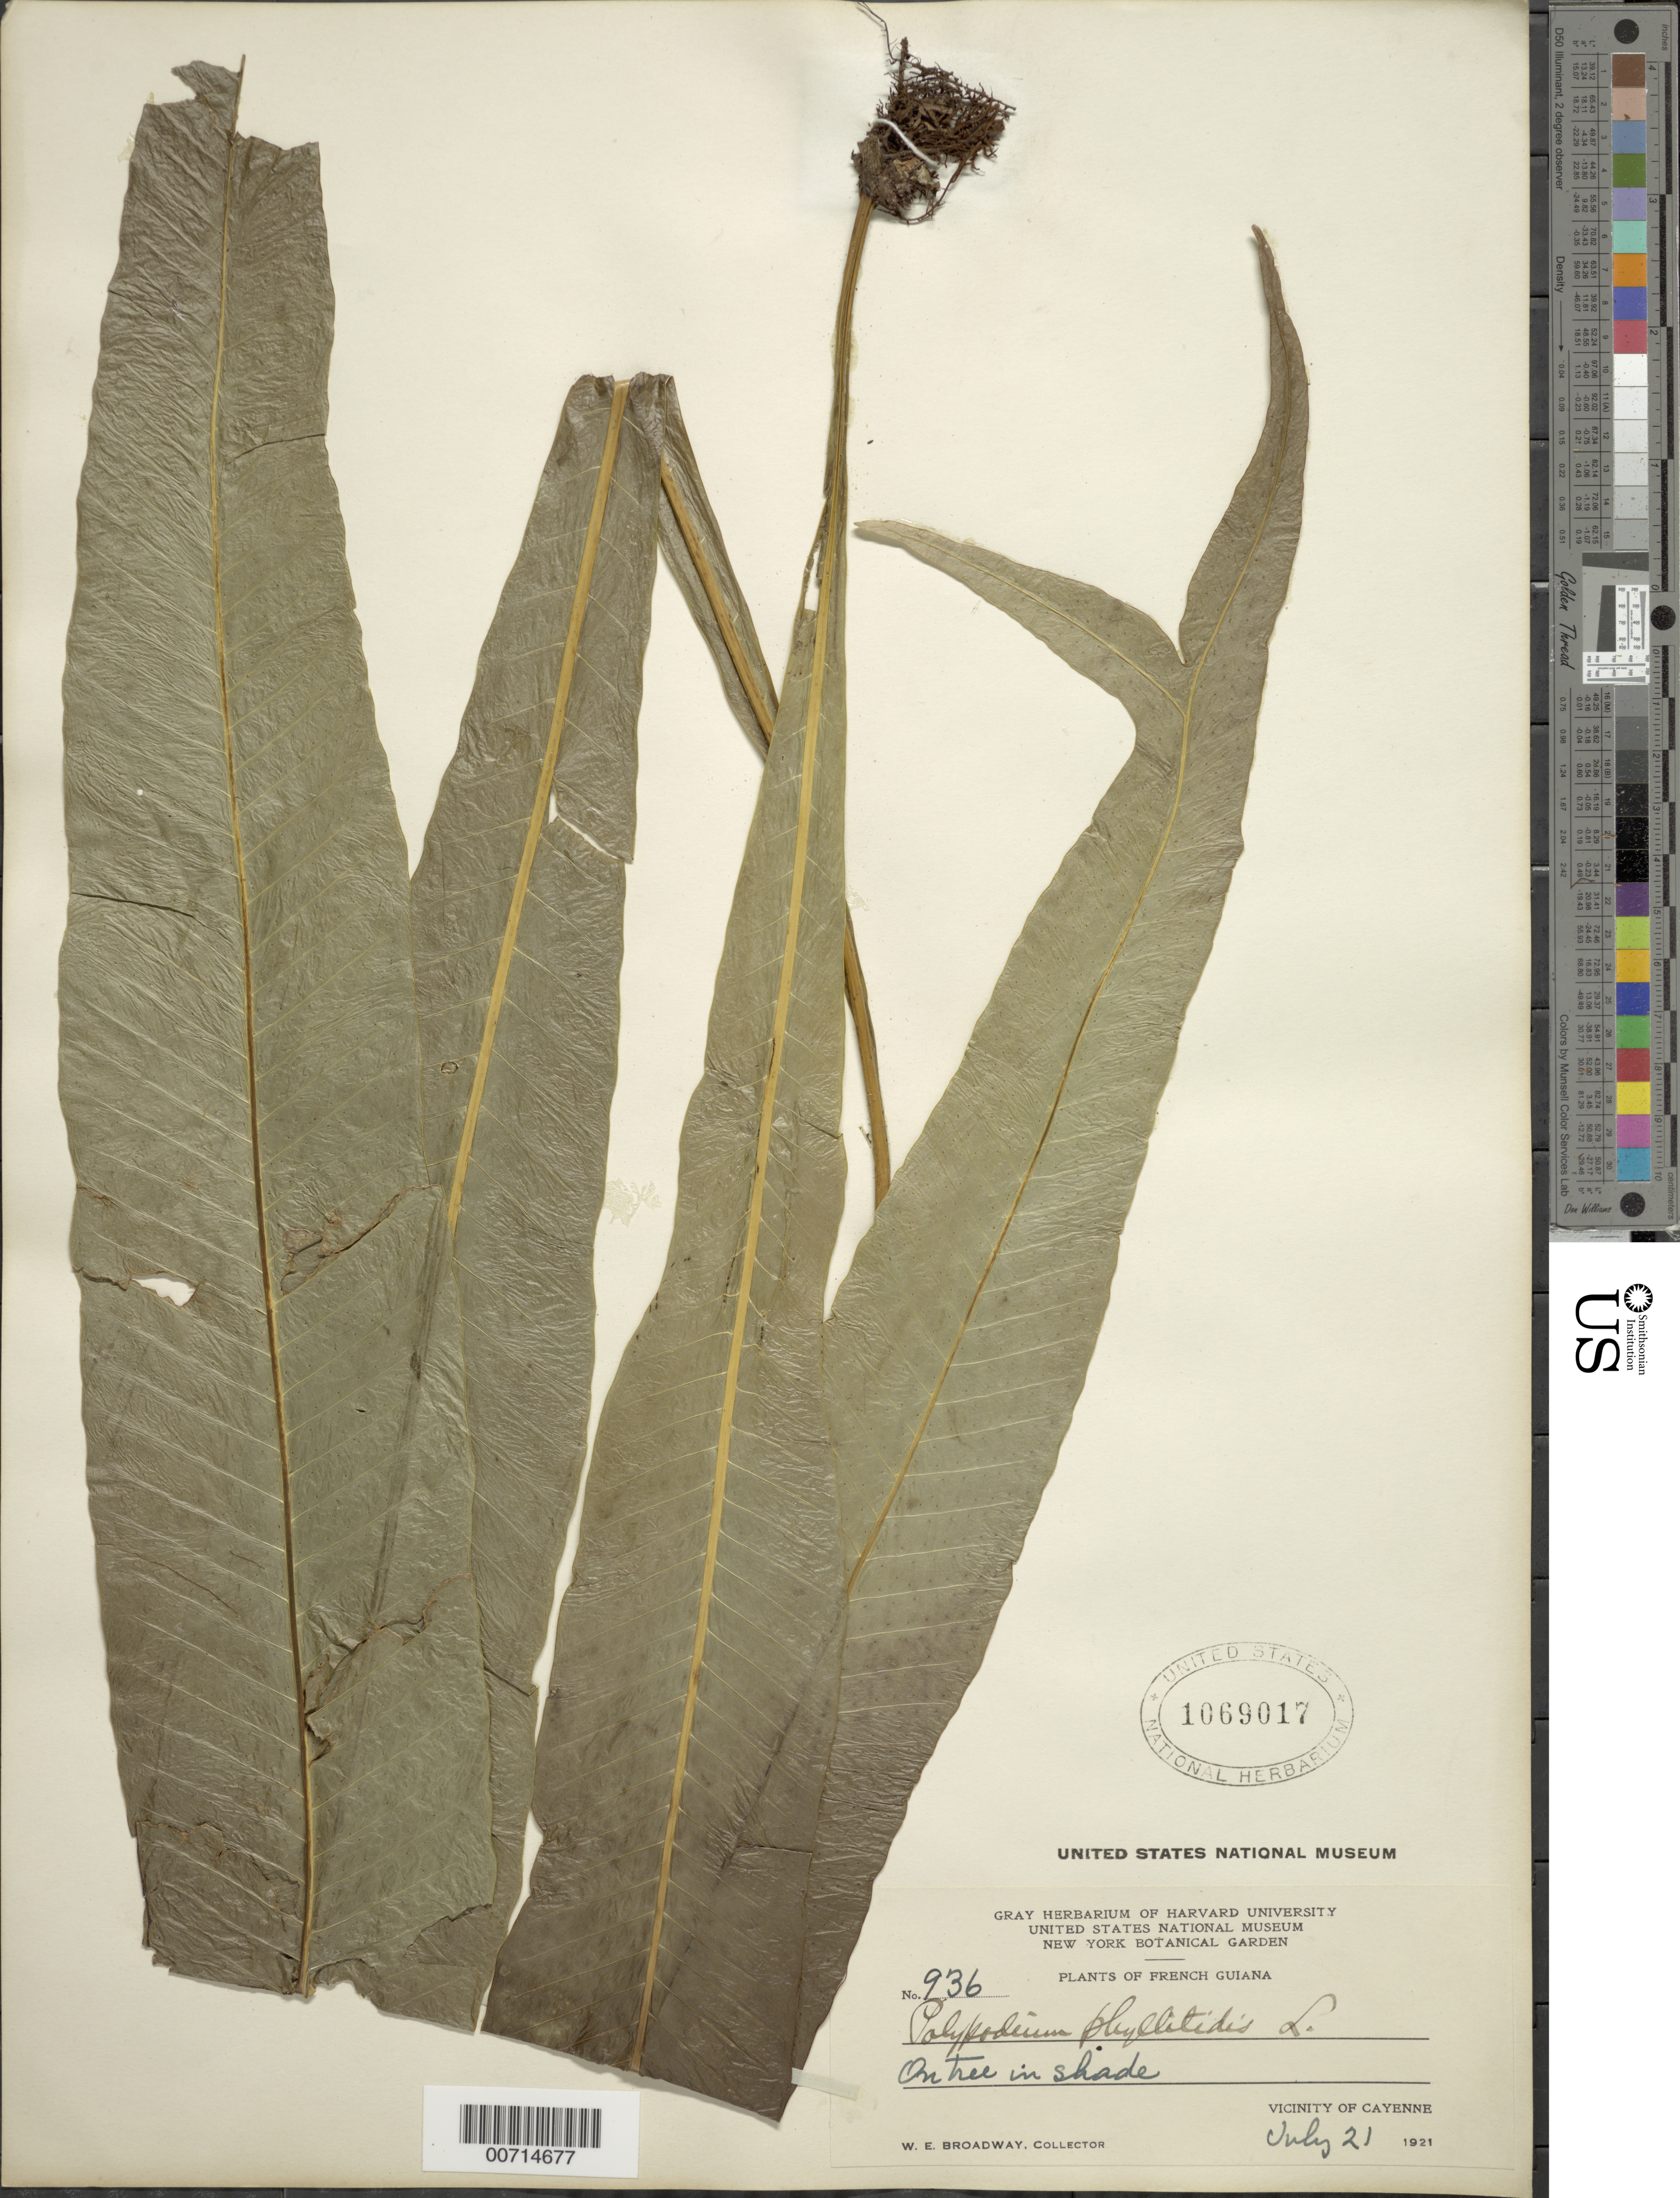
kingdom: Plantae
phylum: Tracheophyta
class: Polypodiopsida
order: Polypodiales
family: Polypodiaceae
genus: Campyloneurum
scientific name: Campyloneurum phyllitidis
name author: (L.) C. Presl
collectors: W. E. Broadway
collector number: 936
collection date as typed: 21-Jul-21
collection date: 1921-07-21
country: French Guiana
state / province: Cayenne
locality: Cayenne, Badoeul Road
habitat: On tree in shade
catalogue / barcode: US 1069017